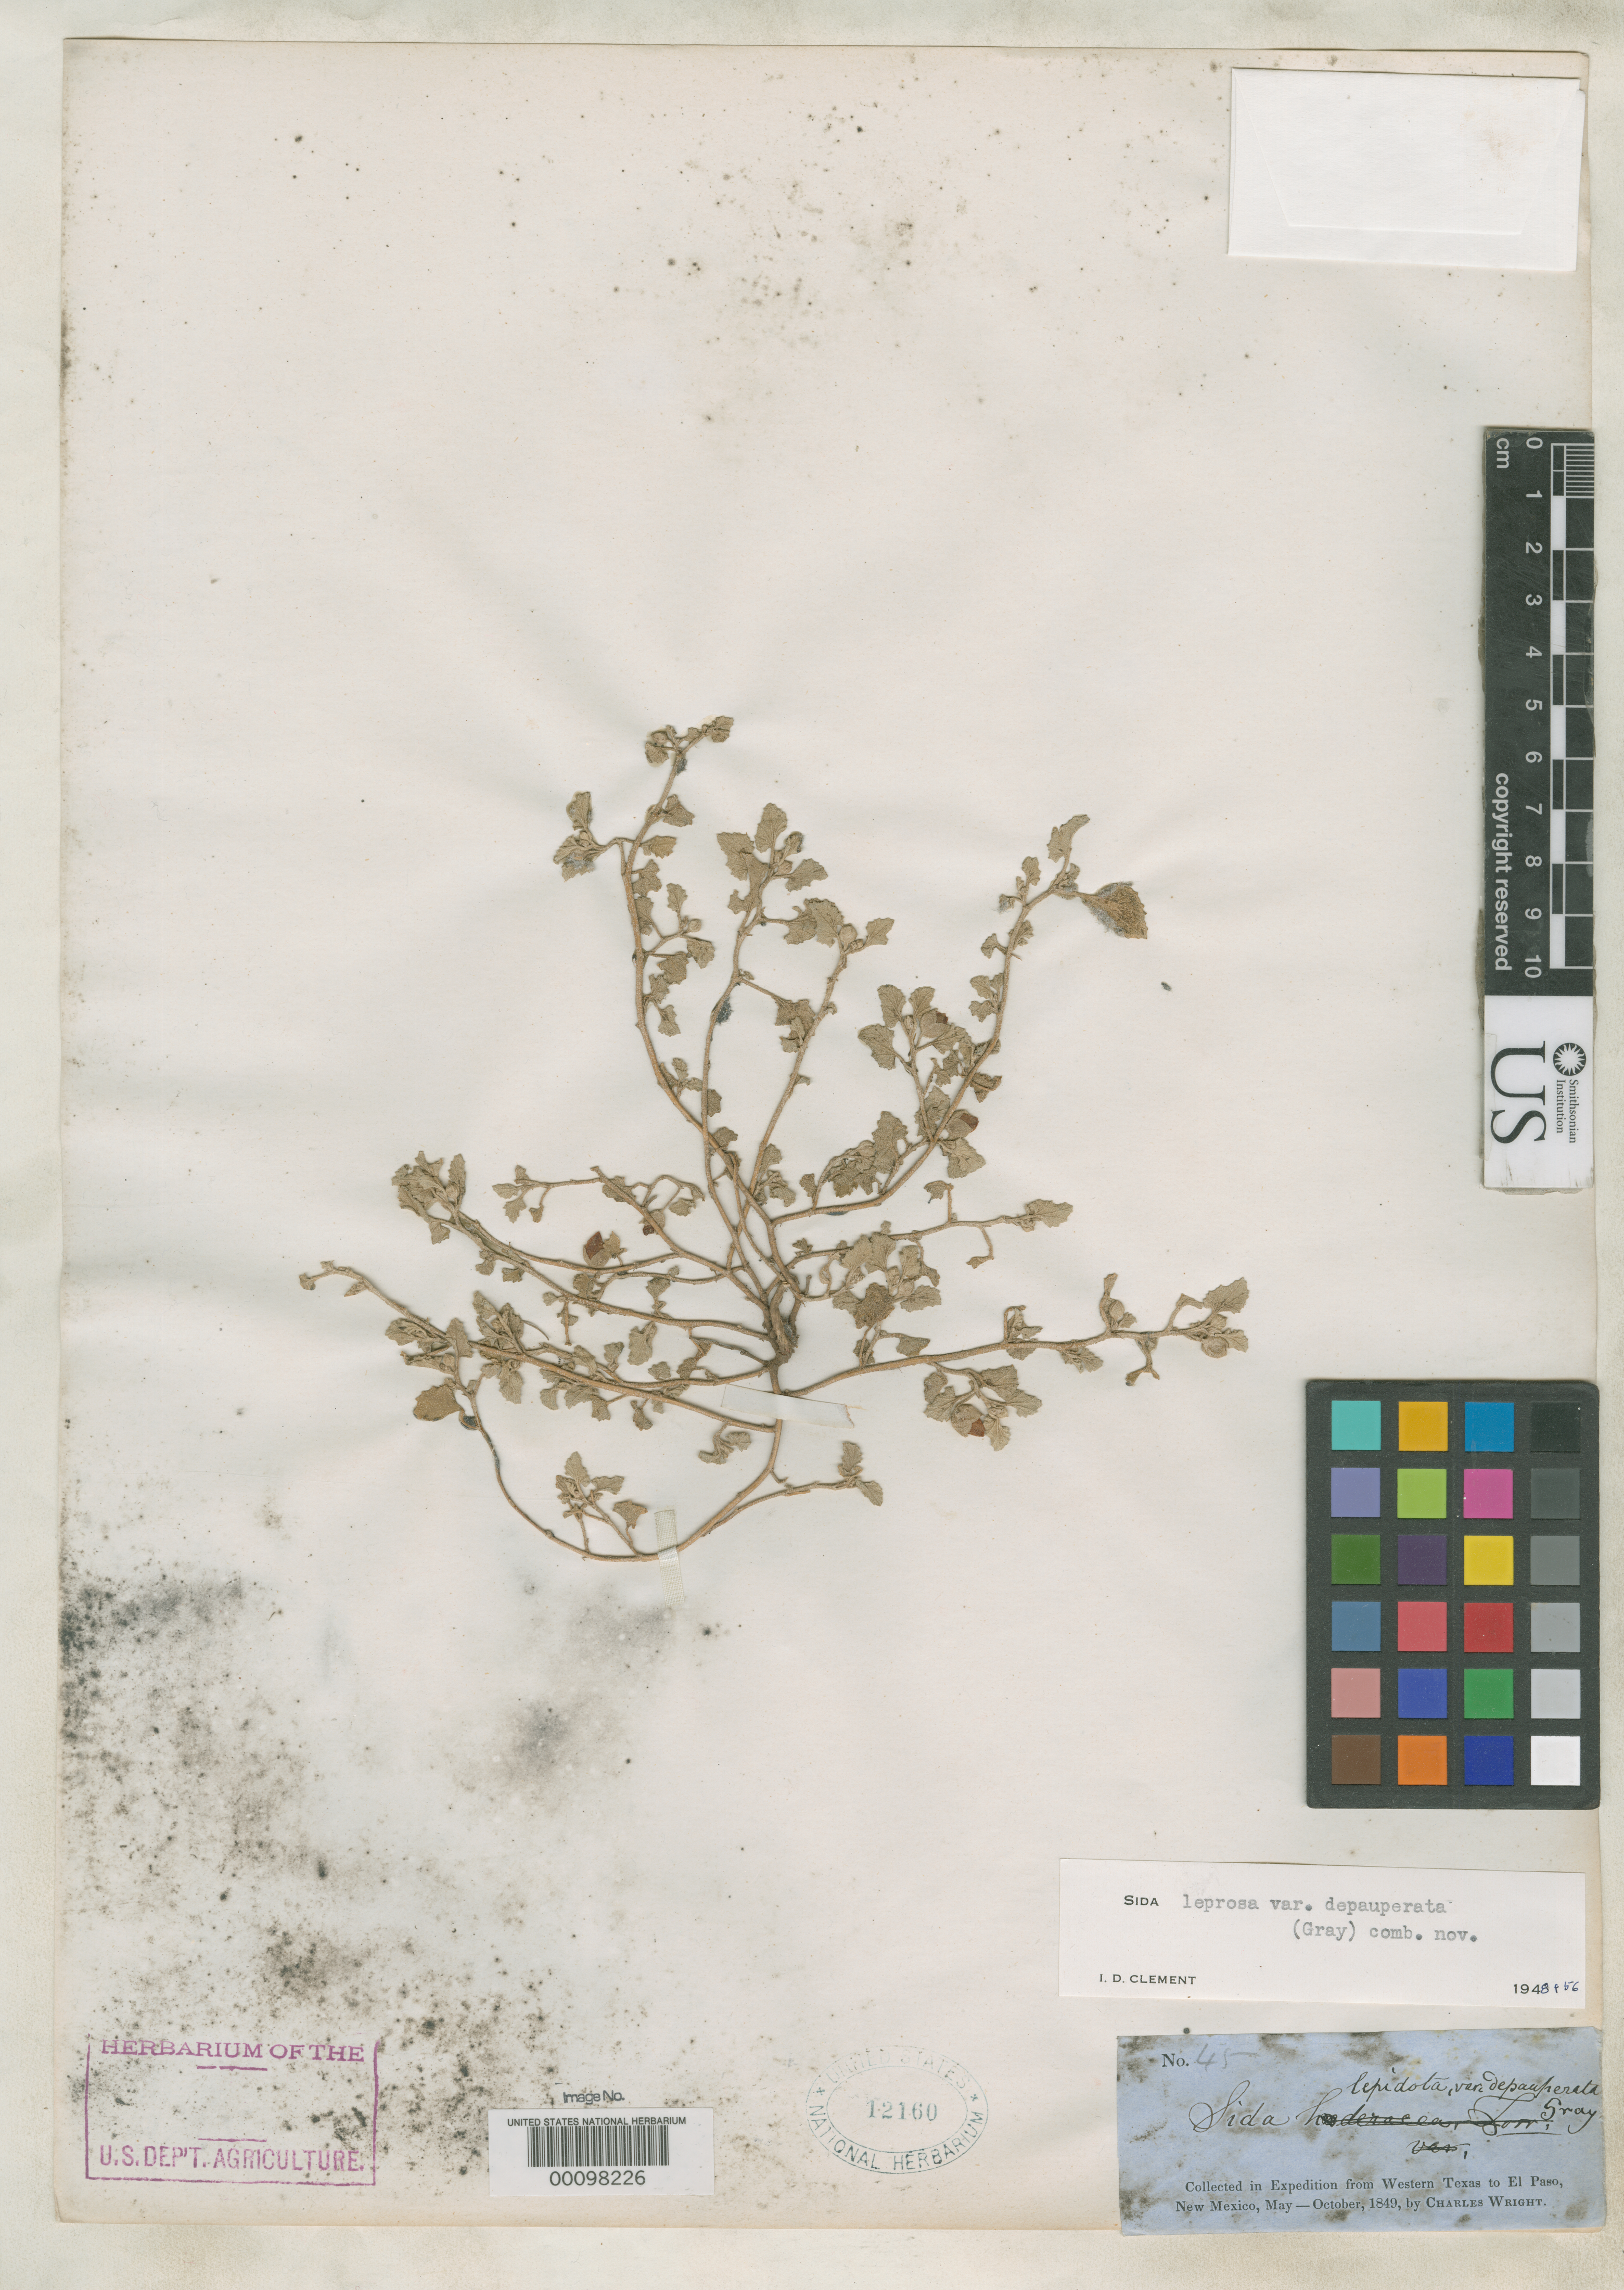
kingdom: Plantae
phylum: Tracheophyta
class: Magnoliopsida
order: Malvales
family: Malvaceae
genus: Sida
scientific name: Sida lepidota var. depauperata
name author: A. Gray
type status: Type Collection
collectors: C. Wright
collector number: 45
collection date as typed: Aug 1849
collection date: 1849-08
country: United States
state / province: Texas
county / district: El Paso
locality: Near El Paso.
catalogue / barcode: US 12160